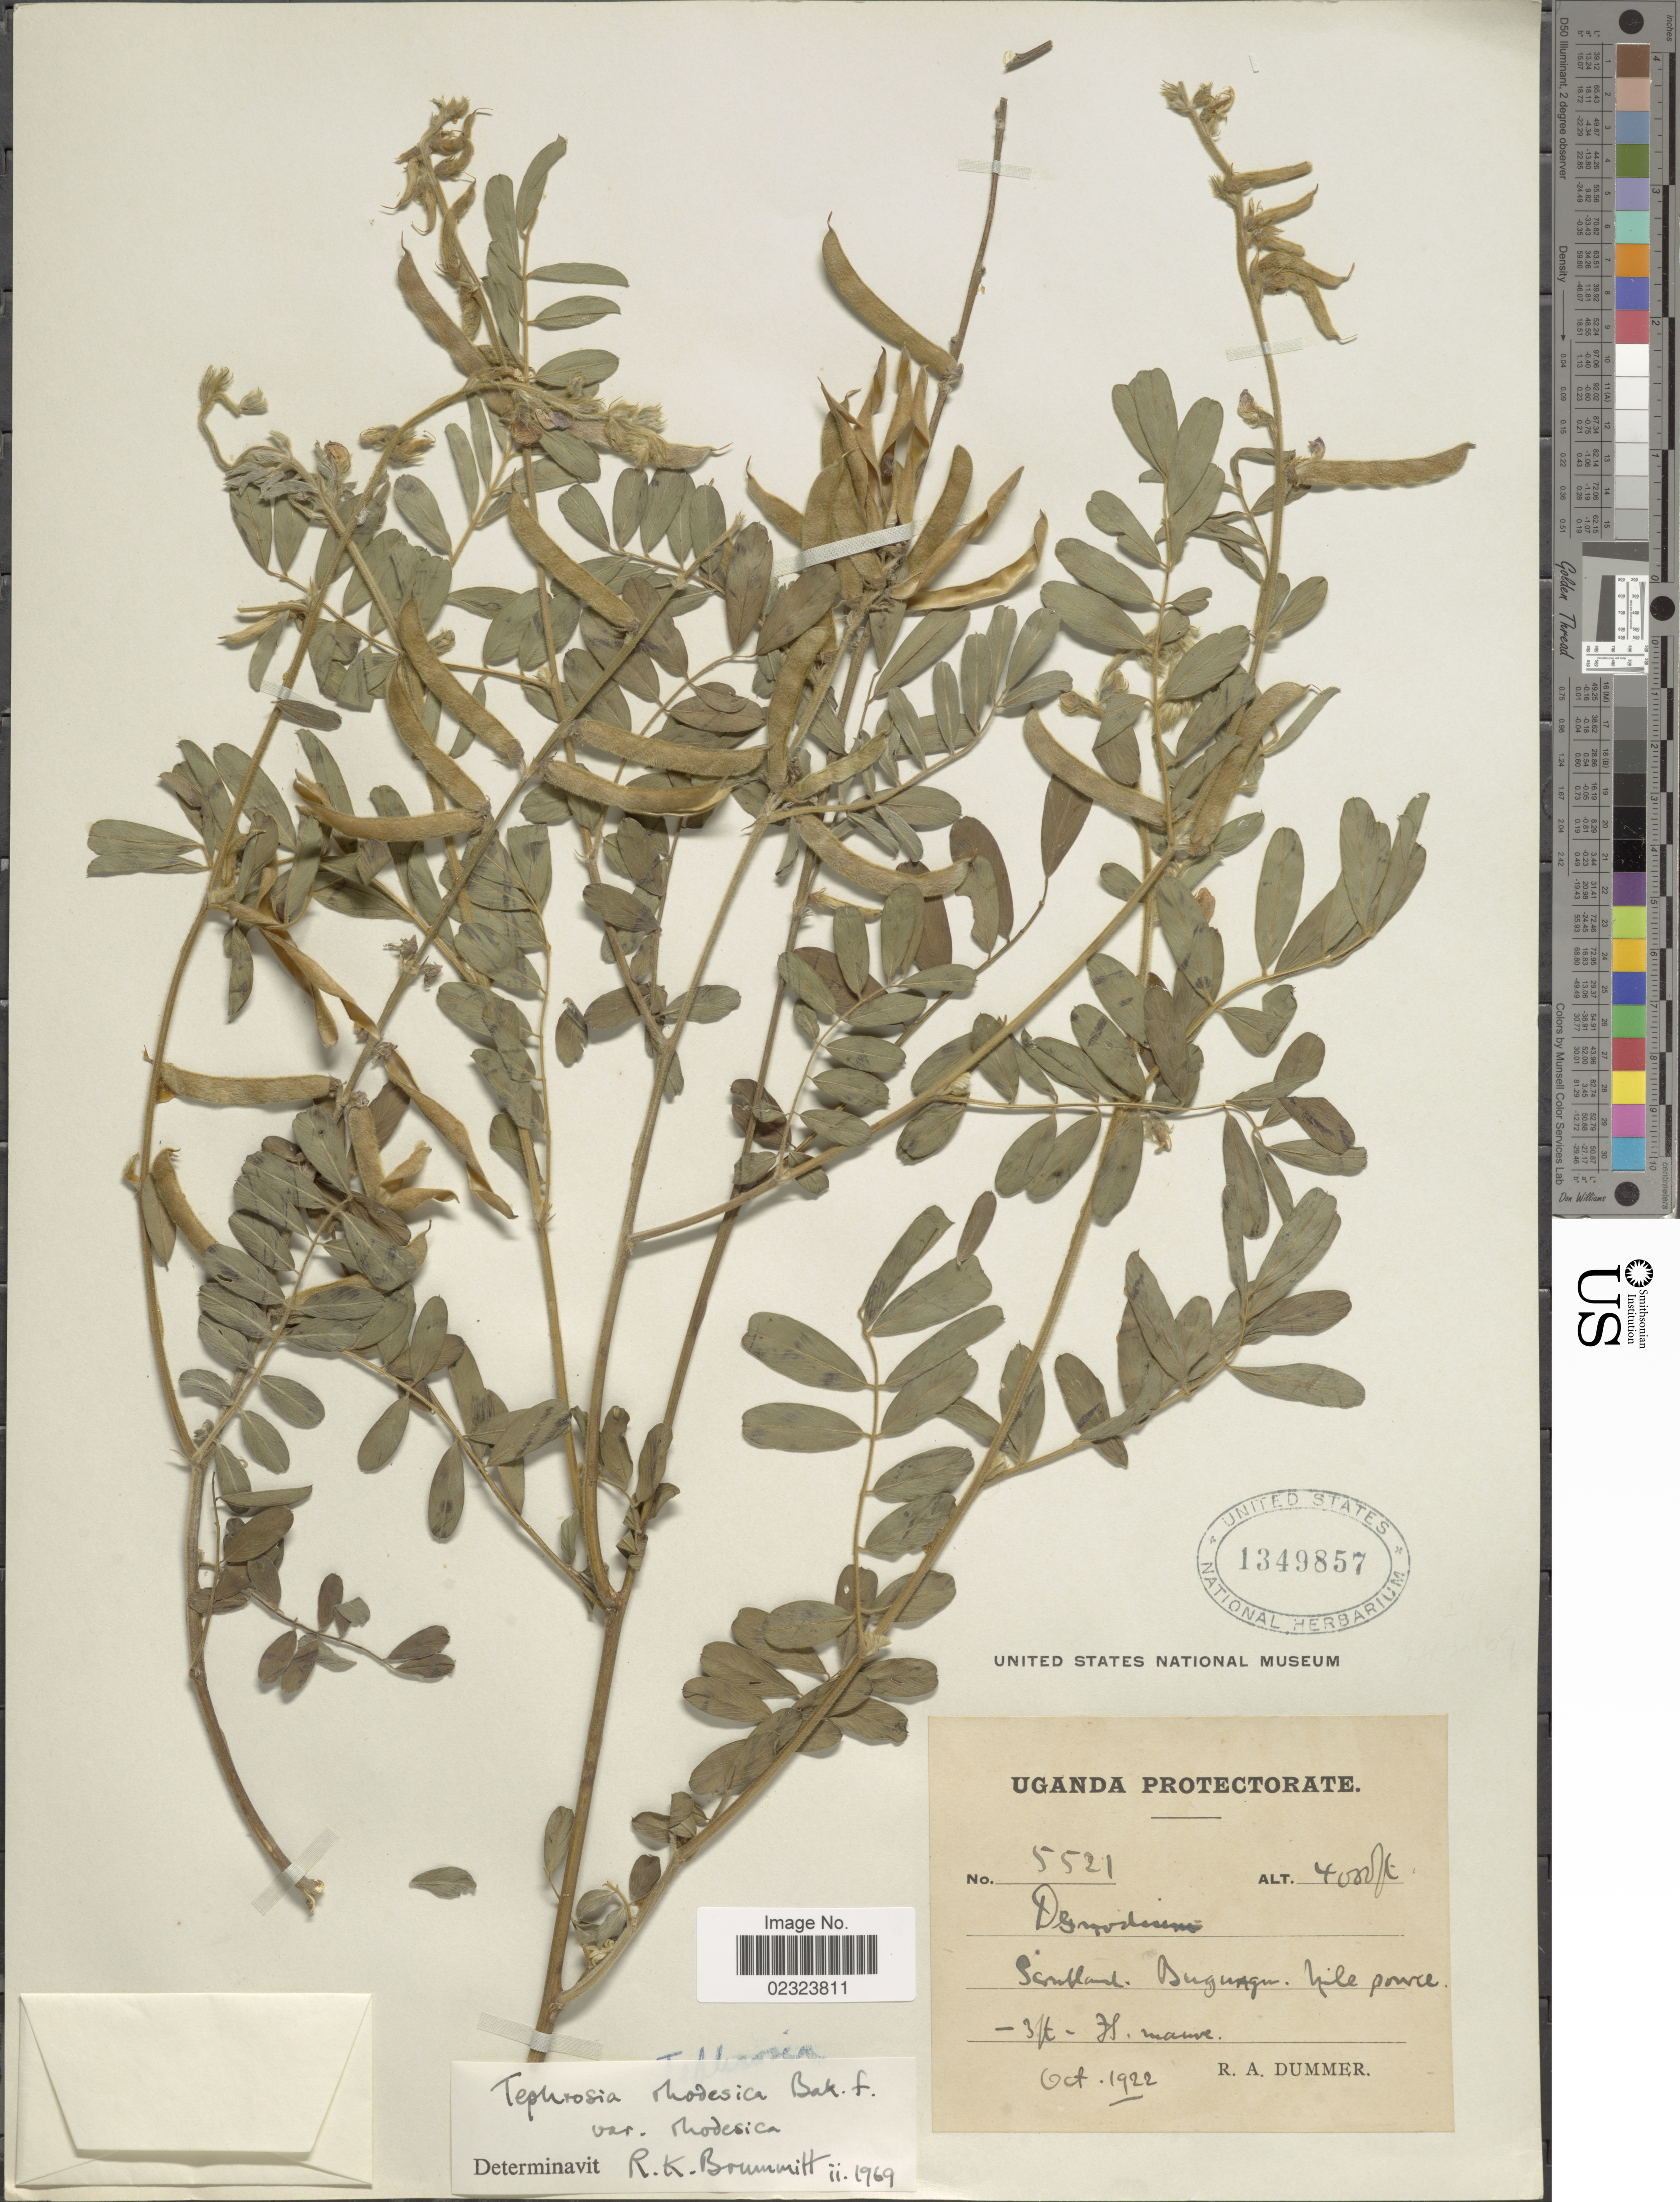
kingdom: Plantae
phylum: Tracheophyta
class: Magnoliopsida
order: Fabales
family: Fabaceae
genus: Tephrosia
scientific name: Tephrosia rhodesica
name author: Baker f.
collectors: R. Dümmer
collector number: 5521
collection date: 1922-10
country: Uganda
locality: Uganda Protectorate. Scrubland. Bugungu.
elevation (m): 1219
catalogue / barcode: US 1349857